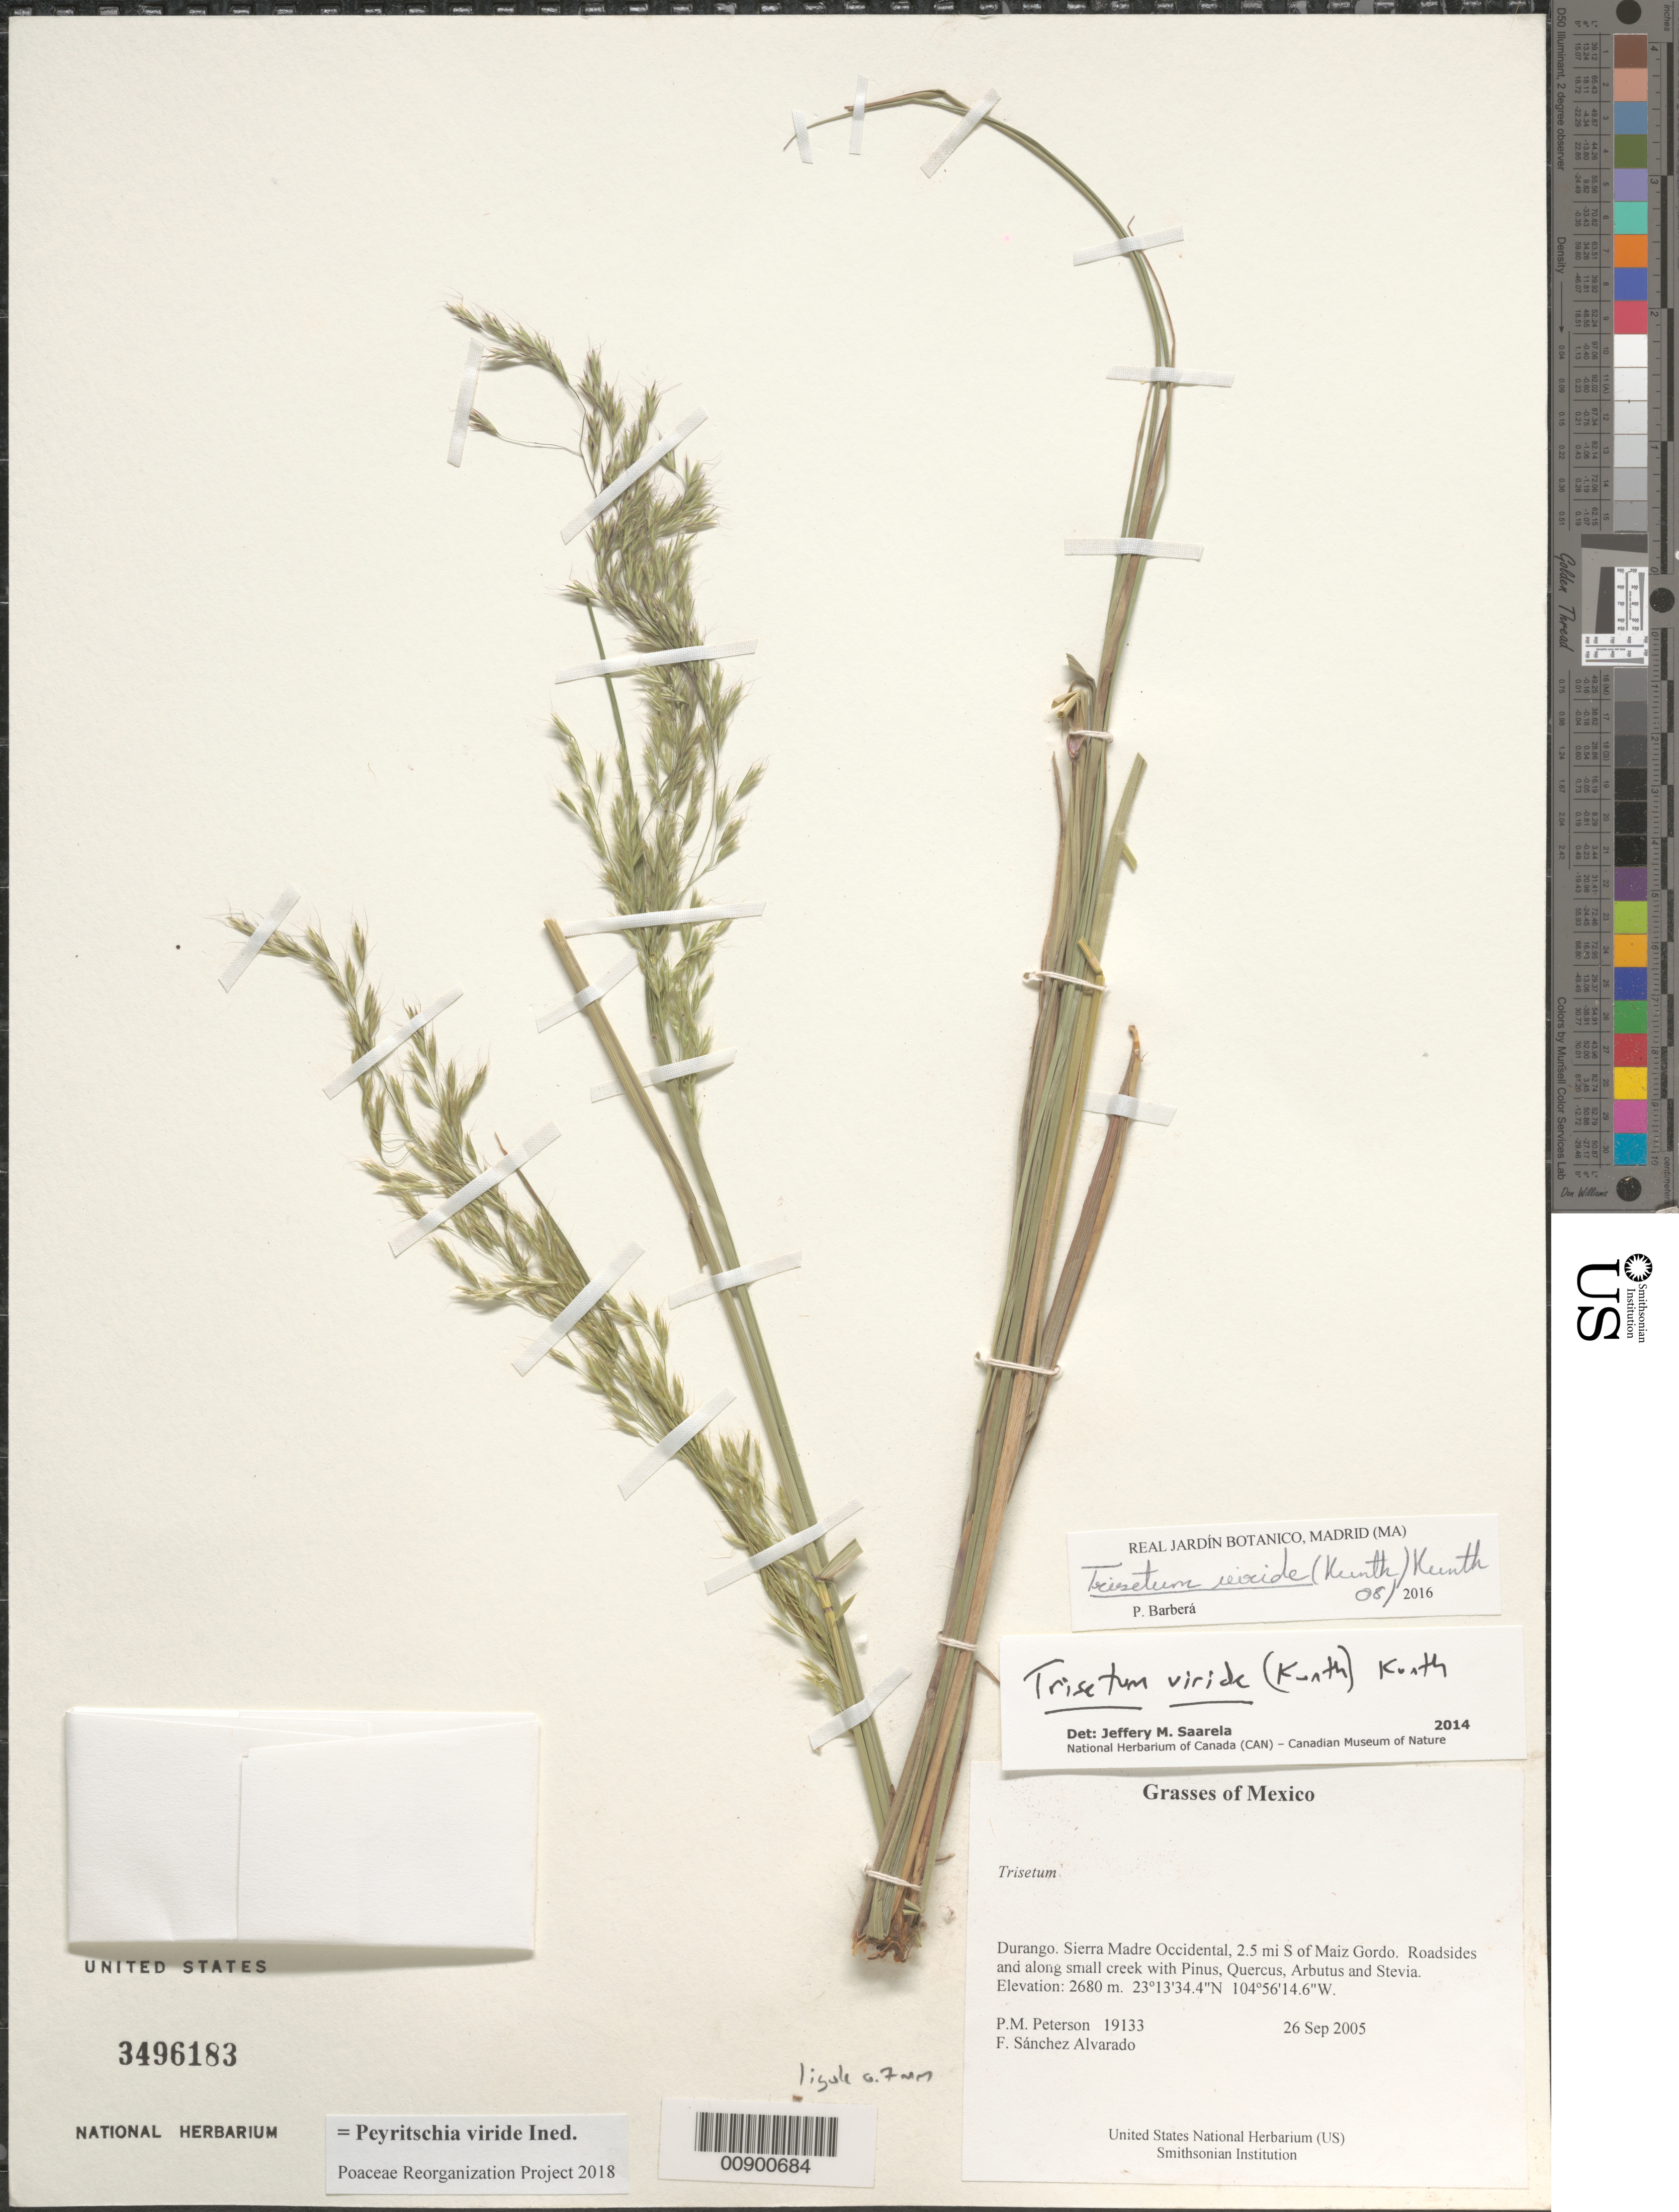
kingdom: Plantae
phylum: Tracheophyta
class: Liliopsida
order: Poales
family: Poaceae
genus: Peyritschia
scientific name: Peyritschia viride, ined. 2020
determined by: Poaceae Reorganization Project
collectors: P. M. Peterson & F. Sánchez Alvarado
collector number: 19133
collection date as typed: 26 Sep 2005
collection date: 2005-09-26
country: Mexico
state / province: Durango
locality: Sierra Madre Occidental, 2.5 mi S of Maiz Gordo. Roadsides and along small creek with Pinus, Quercus, Arbutus and Stevia.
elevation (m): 2680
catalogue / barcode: US 3496183